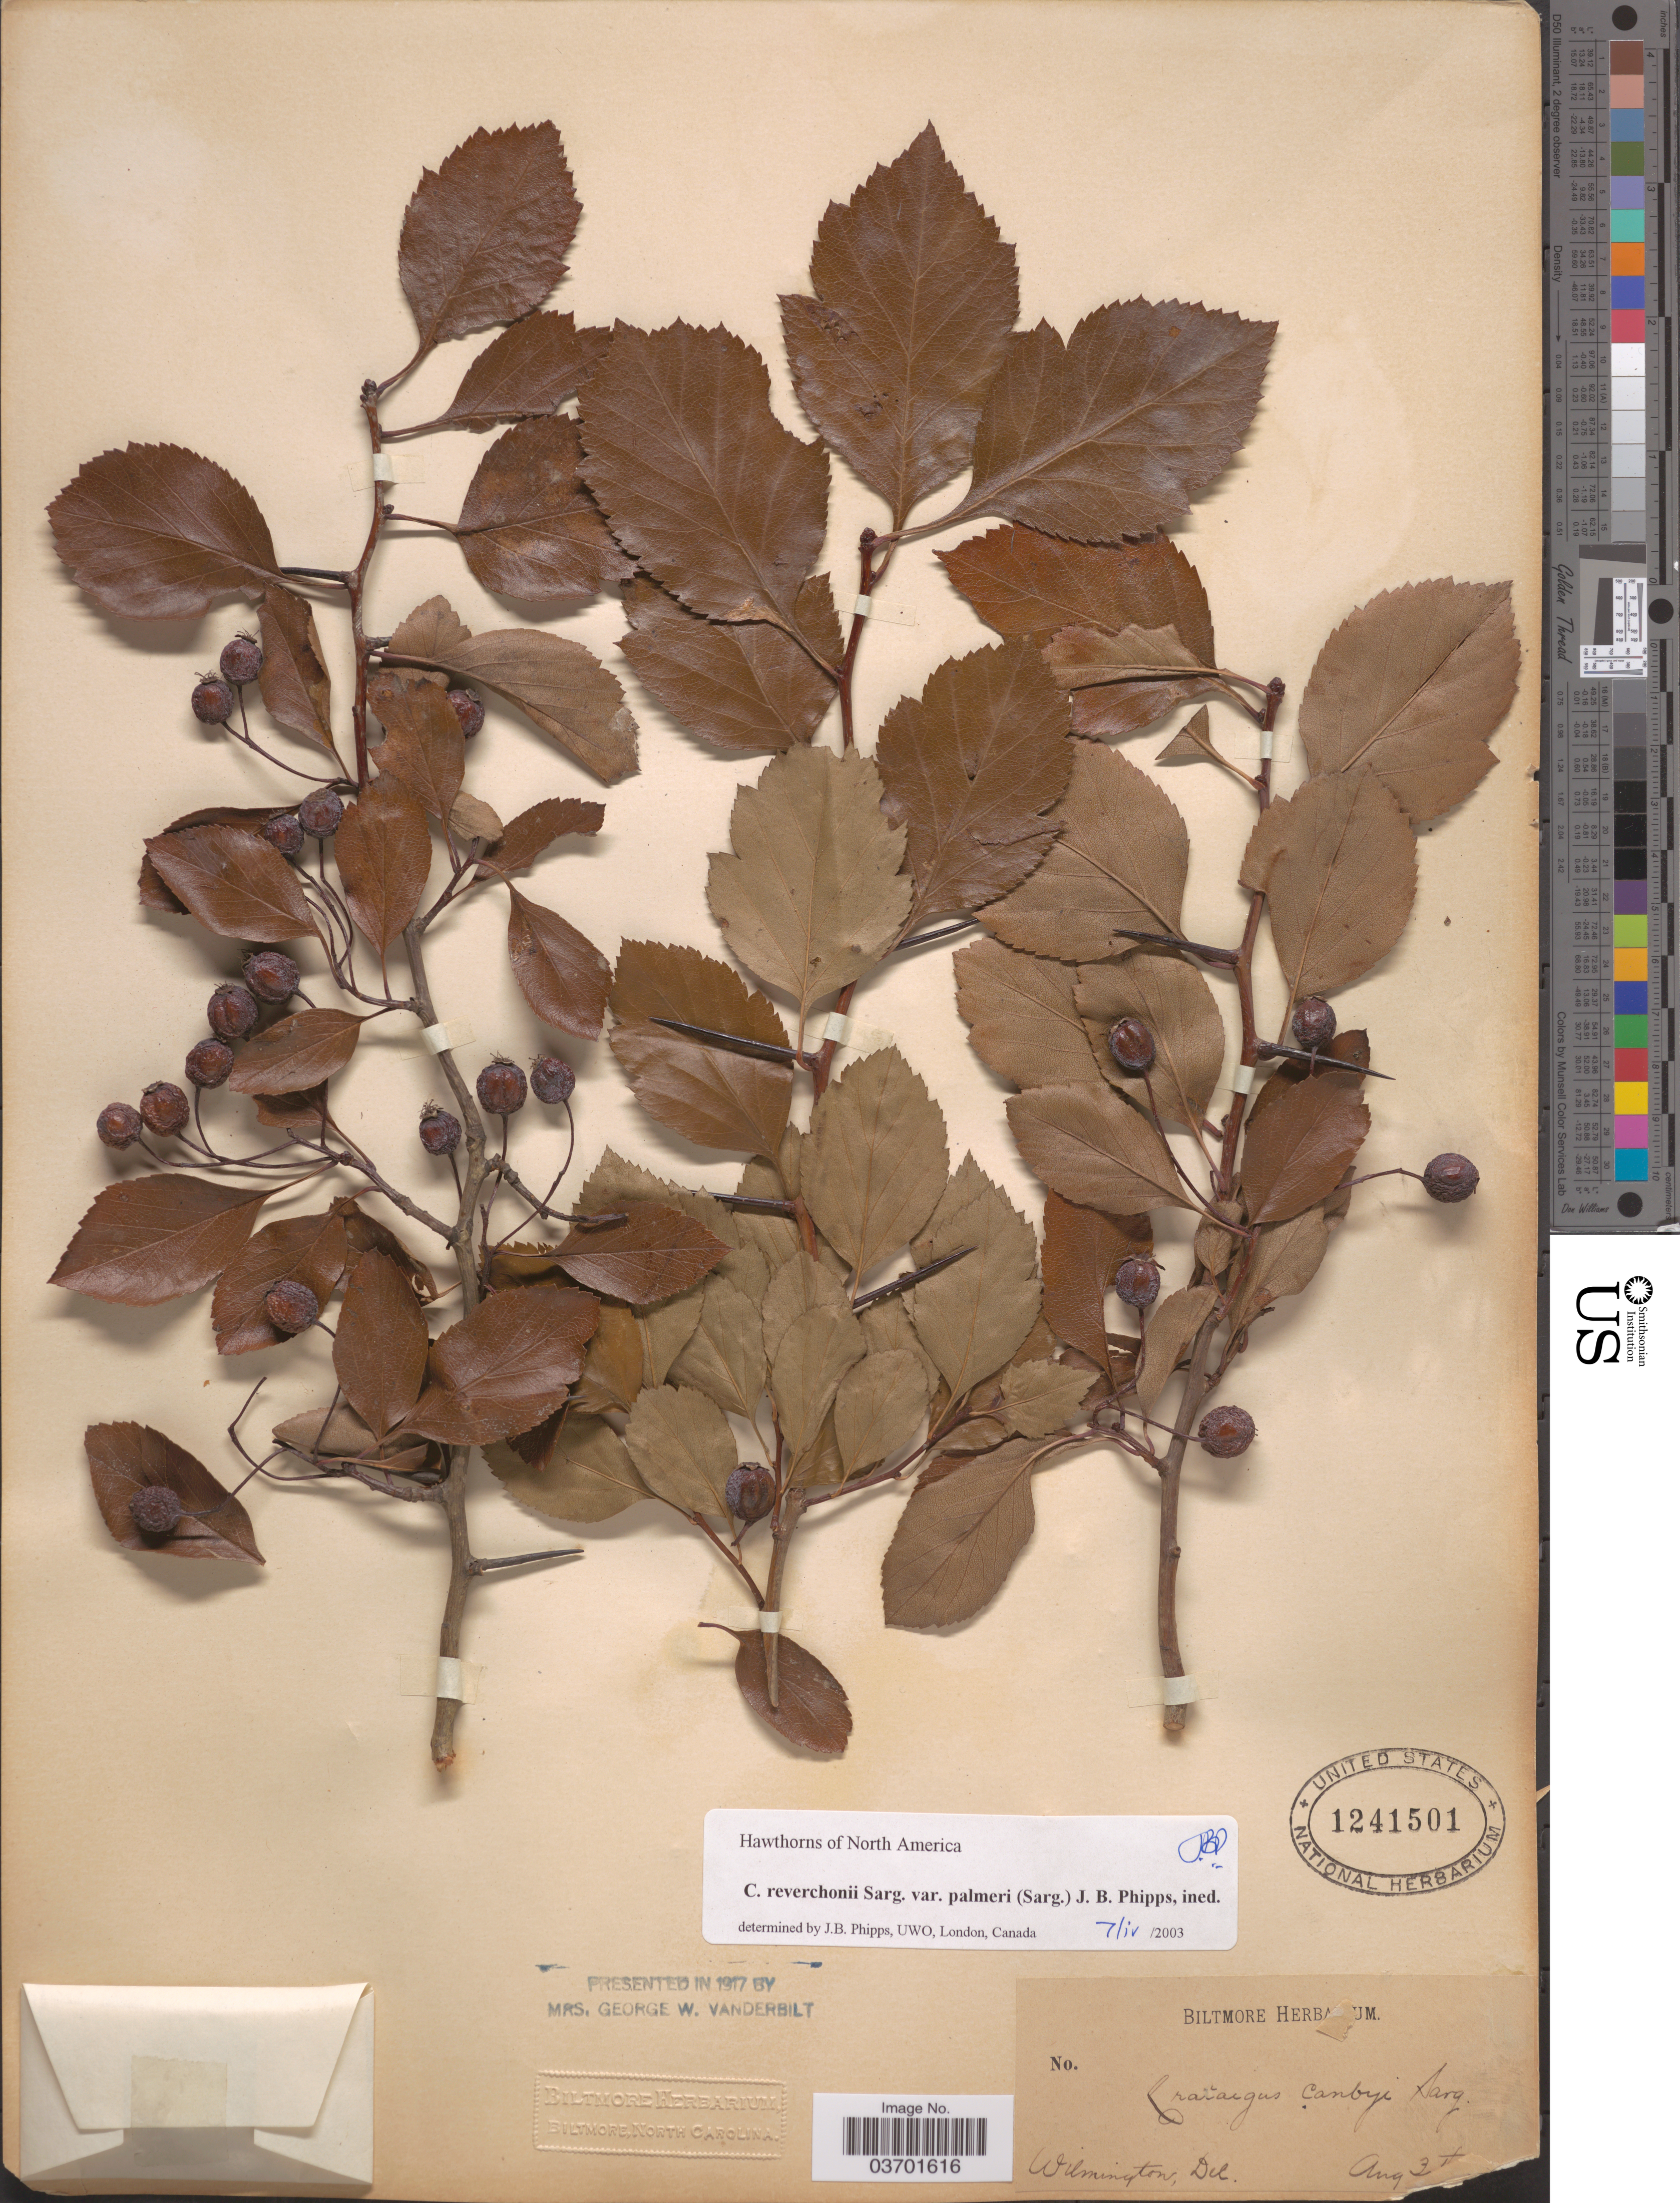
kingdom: Plantae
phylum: Tracheophyta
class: Magnoliopsida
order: Rosales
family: Rosaceae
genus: Crataegus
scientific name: Crataegus reverchonii var. palmeri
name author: (Sarg.) J.B. Phipps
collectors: ex herb. Biltmore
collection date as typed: Aug 3 !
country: United States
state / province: Delaware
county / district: New Castle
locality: Wilmington.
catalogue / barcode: US 1241501